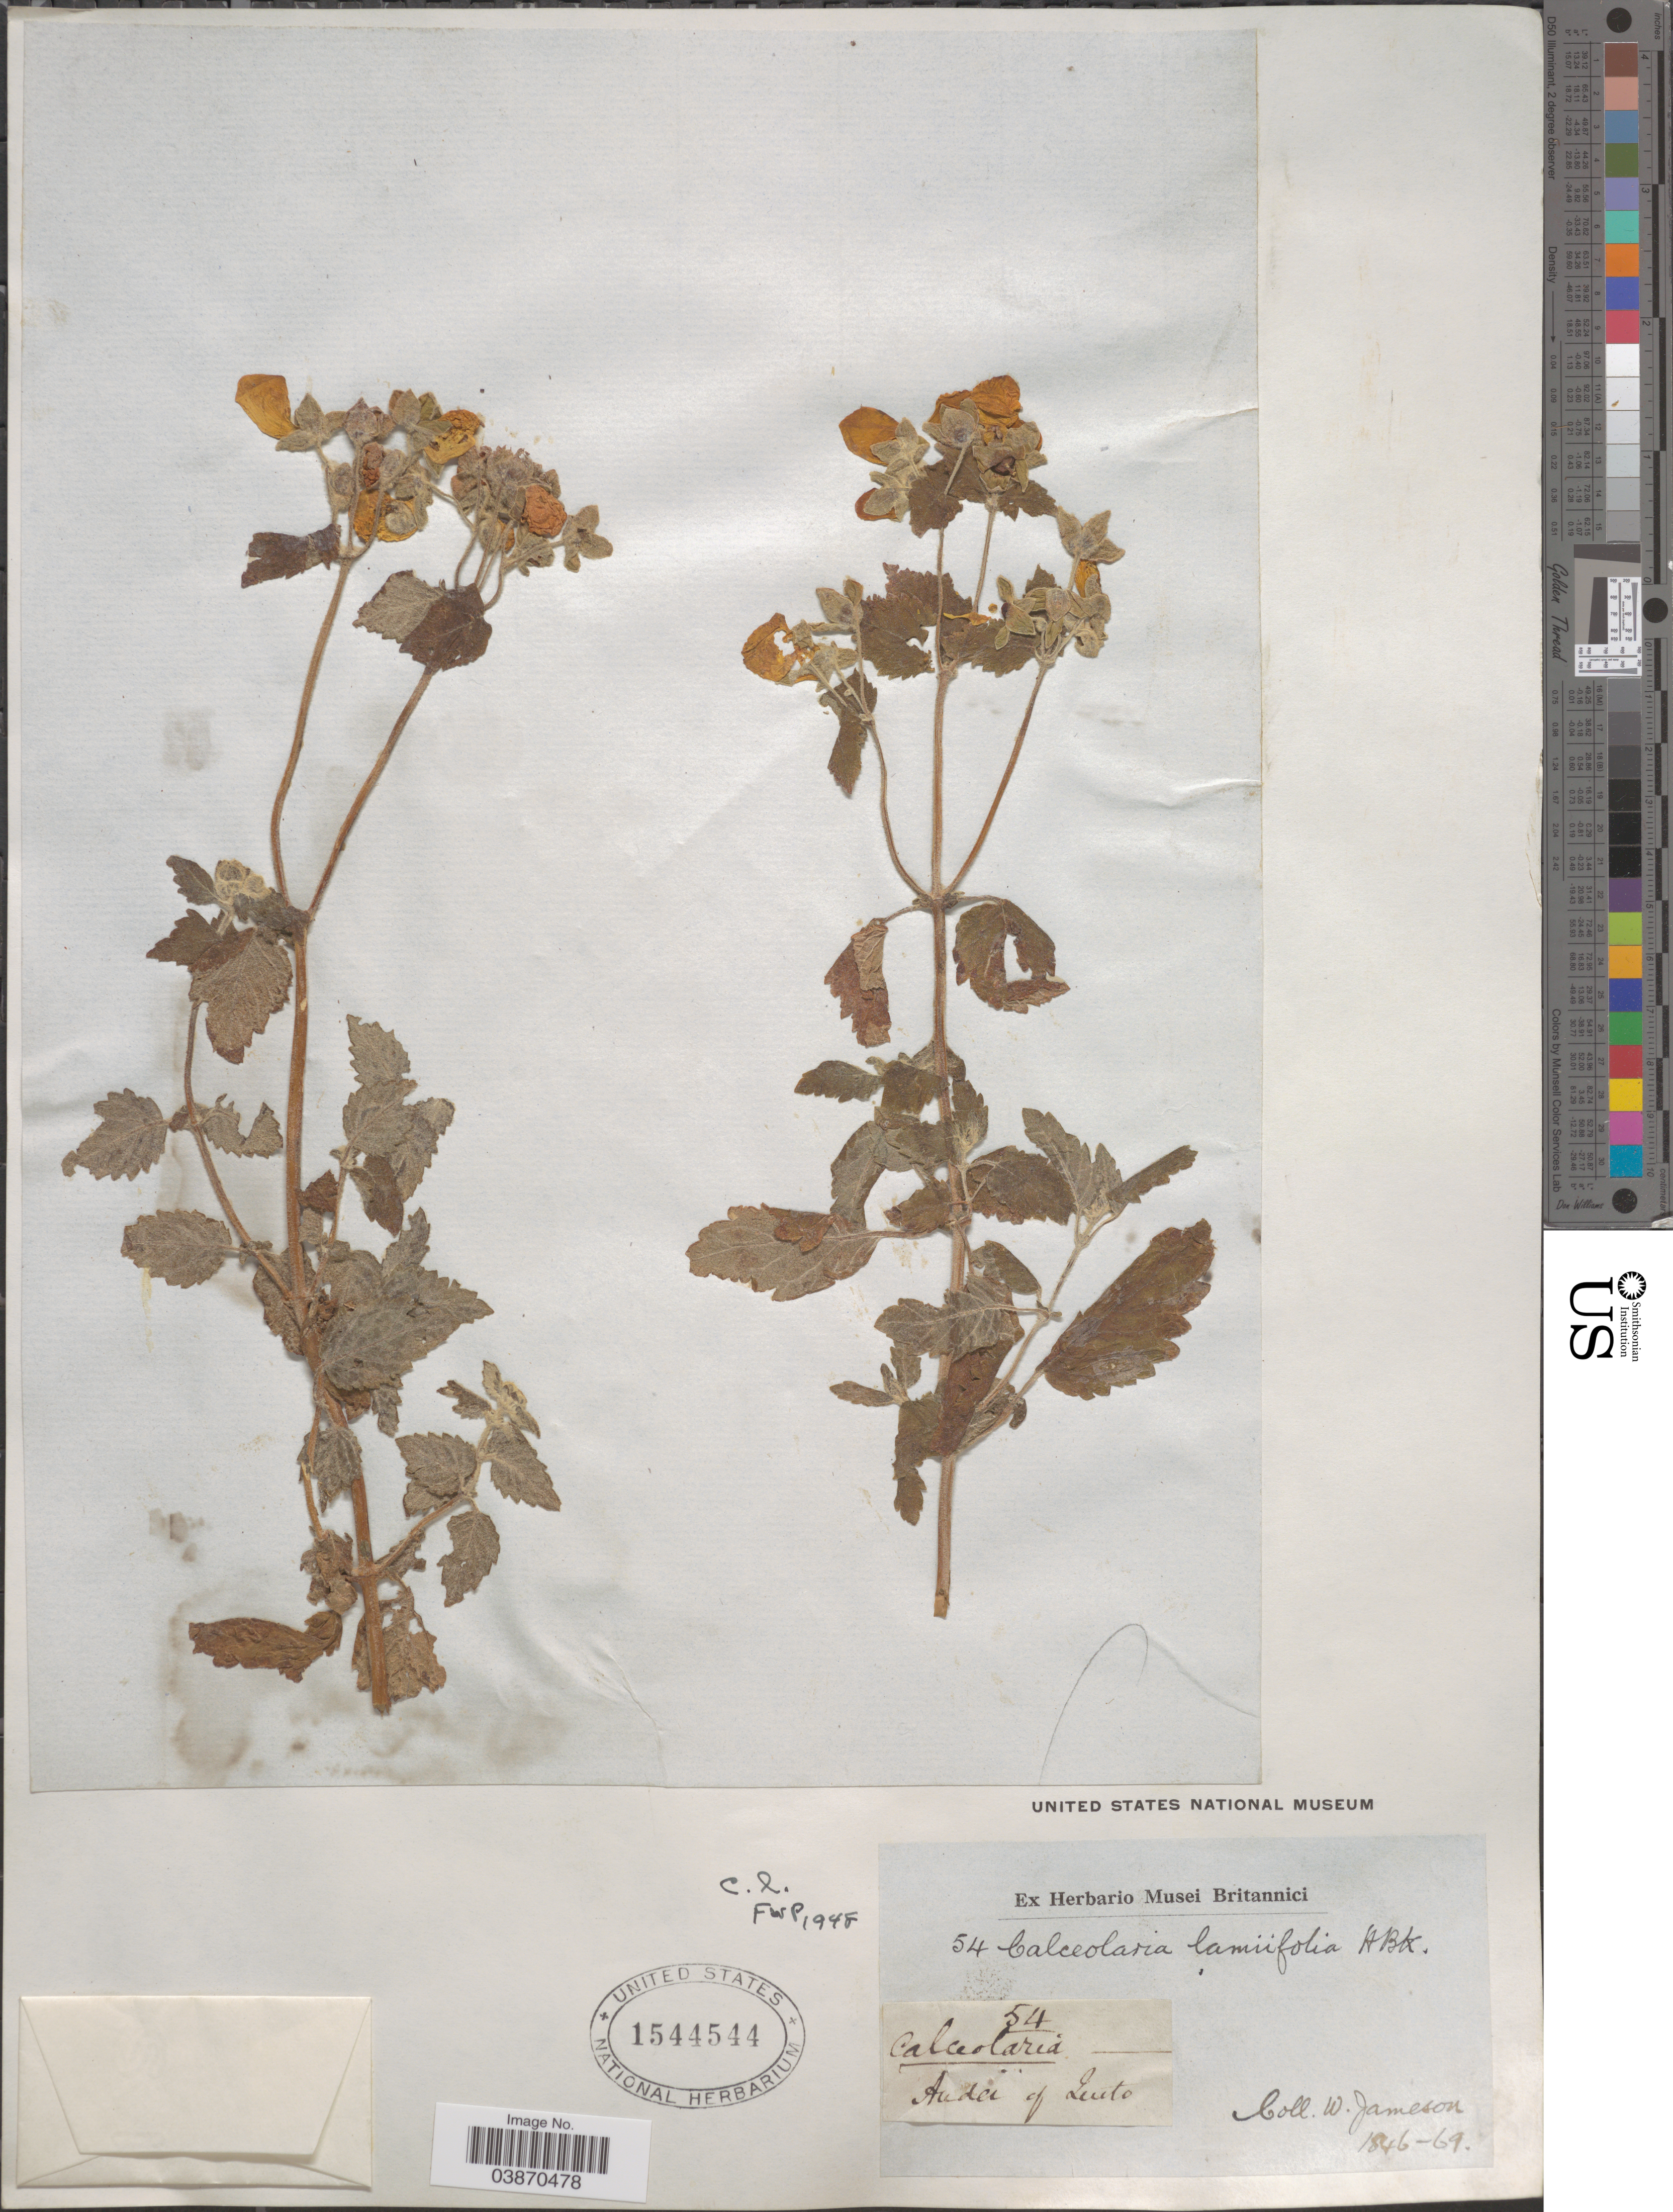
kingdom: Plantae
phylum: Tracheophyta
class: Magnoliopsida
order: Lamiales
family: Calceolariaceae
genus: Calceolaria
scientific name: Calceolaria lamiifolia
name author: Kunth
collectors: W. Jameson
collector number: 54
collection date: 1846/1869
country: Ecuador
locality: Andes of Quito.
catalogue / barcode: US 1544544